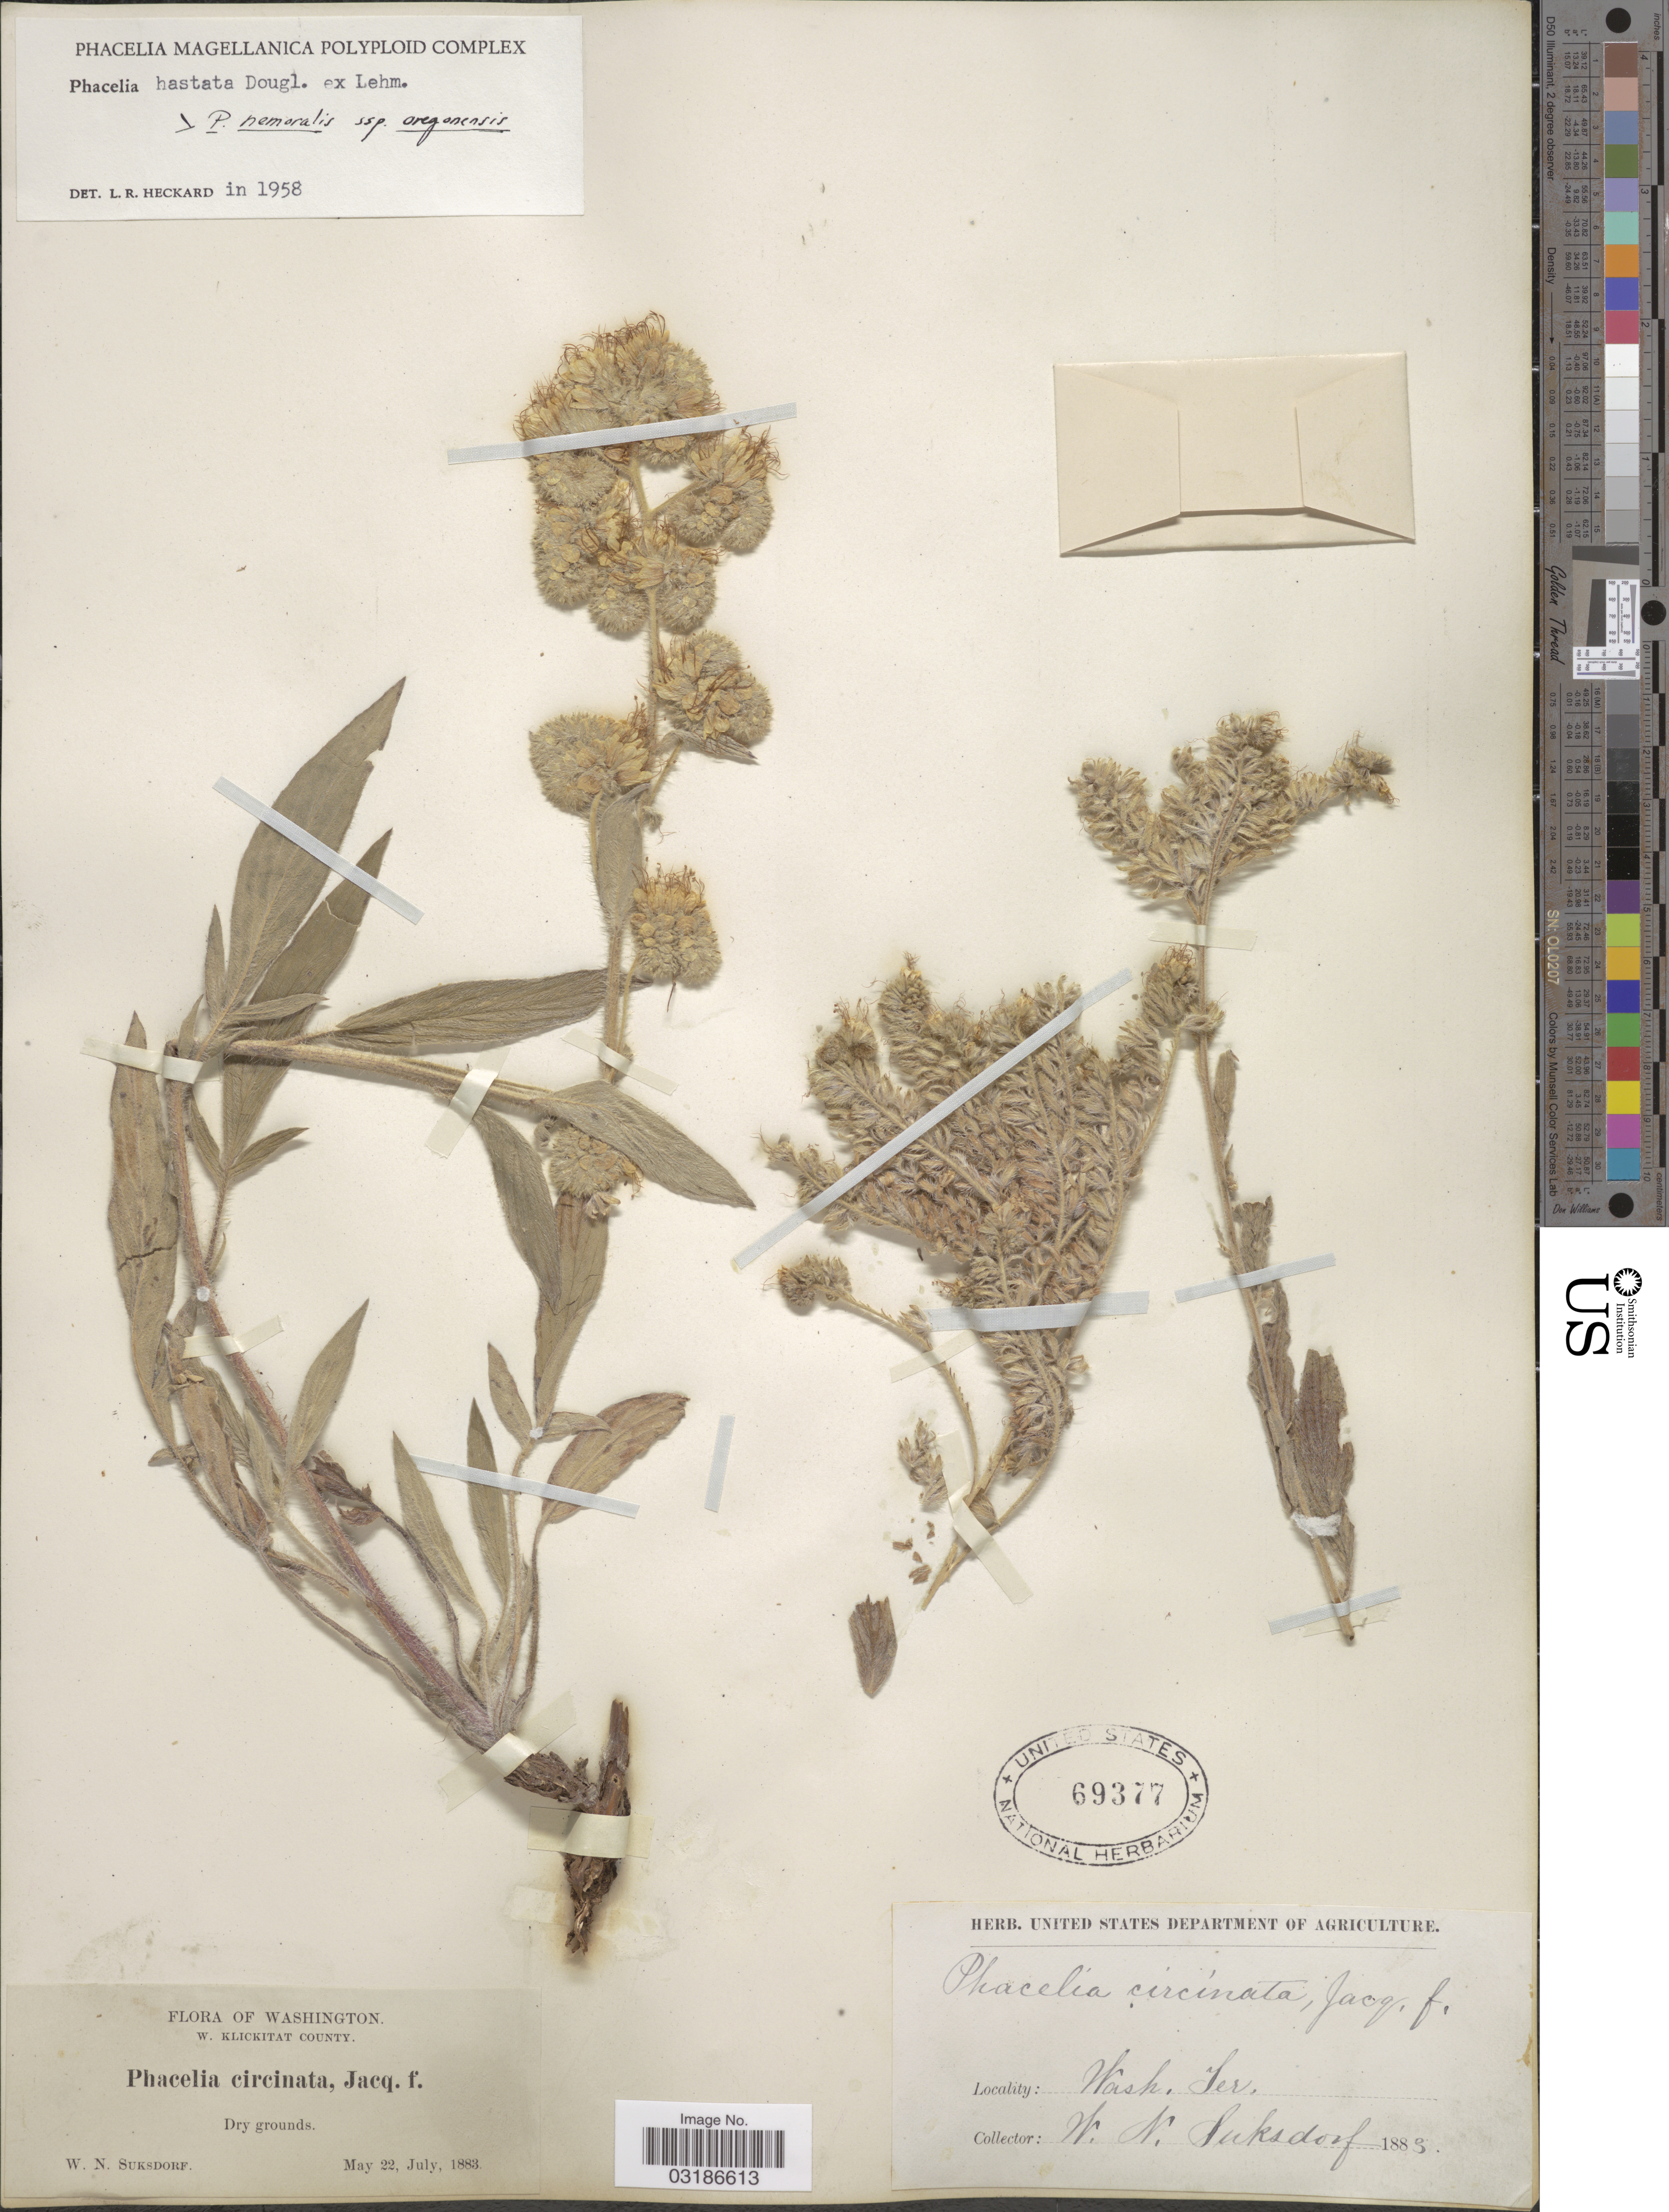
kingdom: Plantae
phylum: Tracheophyta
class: Magnoliopsida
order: Boraginales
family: Hydrophyllaceae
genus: Phacelia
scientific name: Phacelia hastata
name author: Douglas ex Lehm.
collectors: W. N. Suksdorf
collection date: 1883-05-22/1883-07-22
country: United States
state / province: Washington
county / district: Klickitat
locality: W. Klickitat County, Wash. Ter.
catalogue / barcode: US 69377